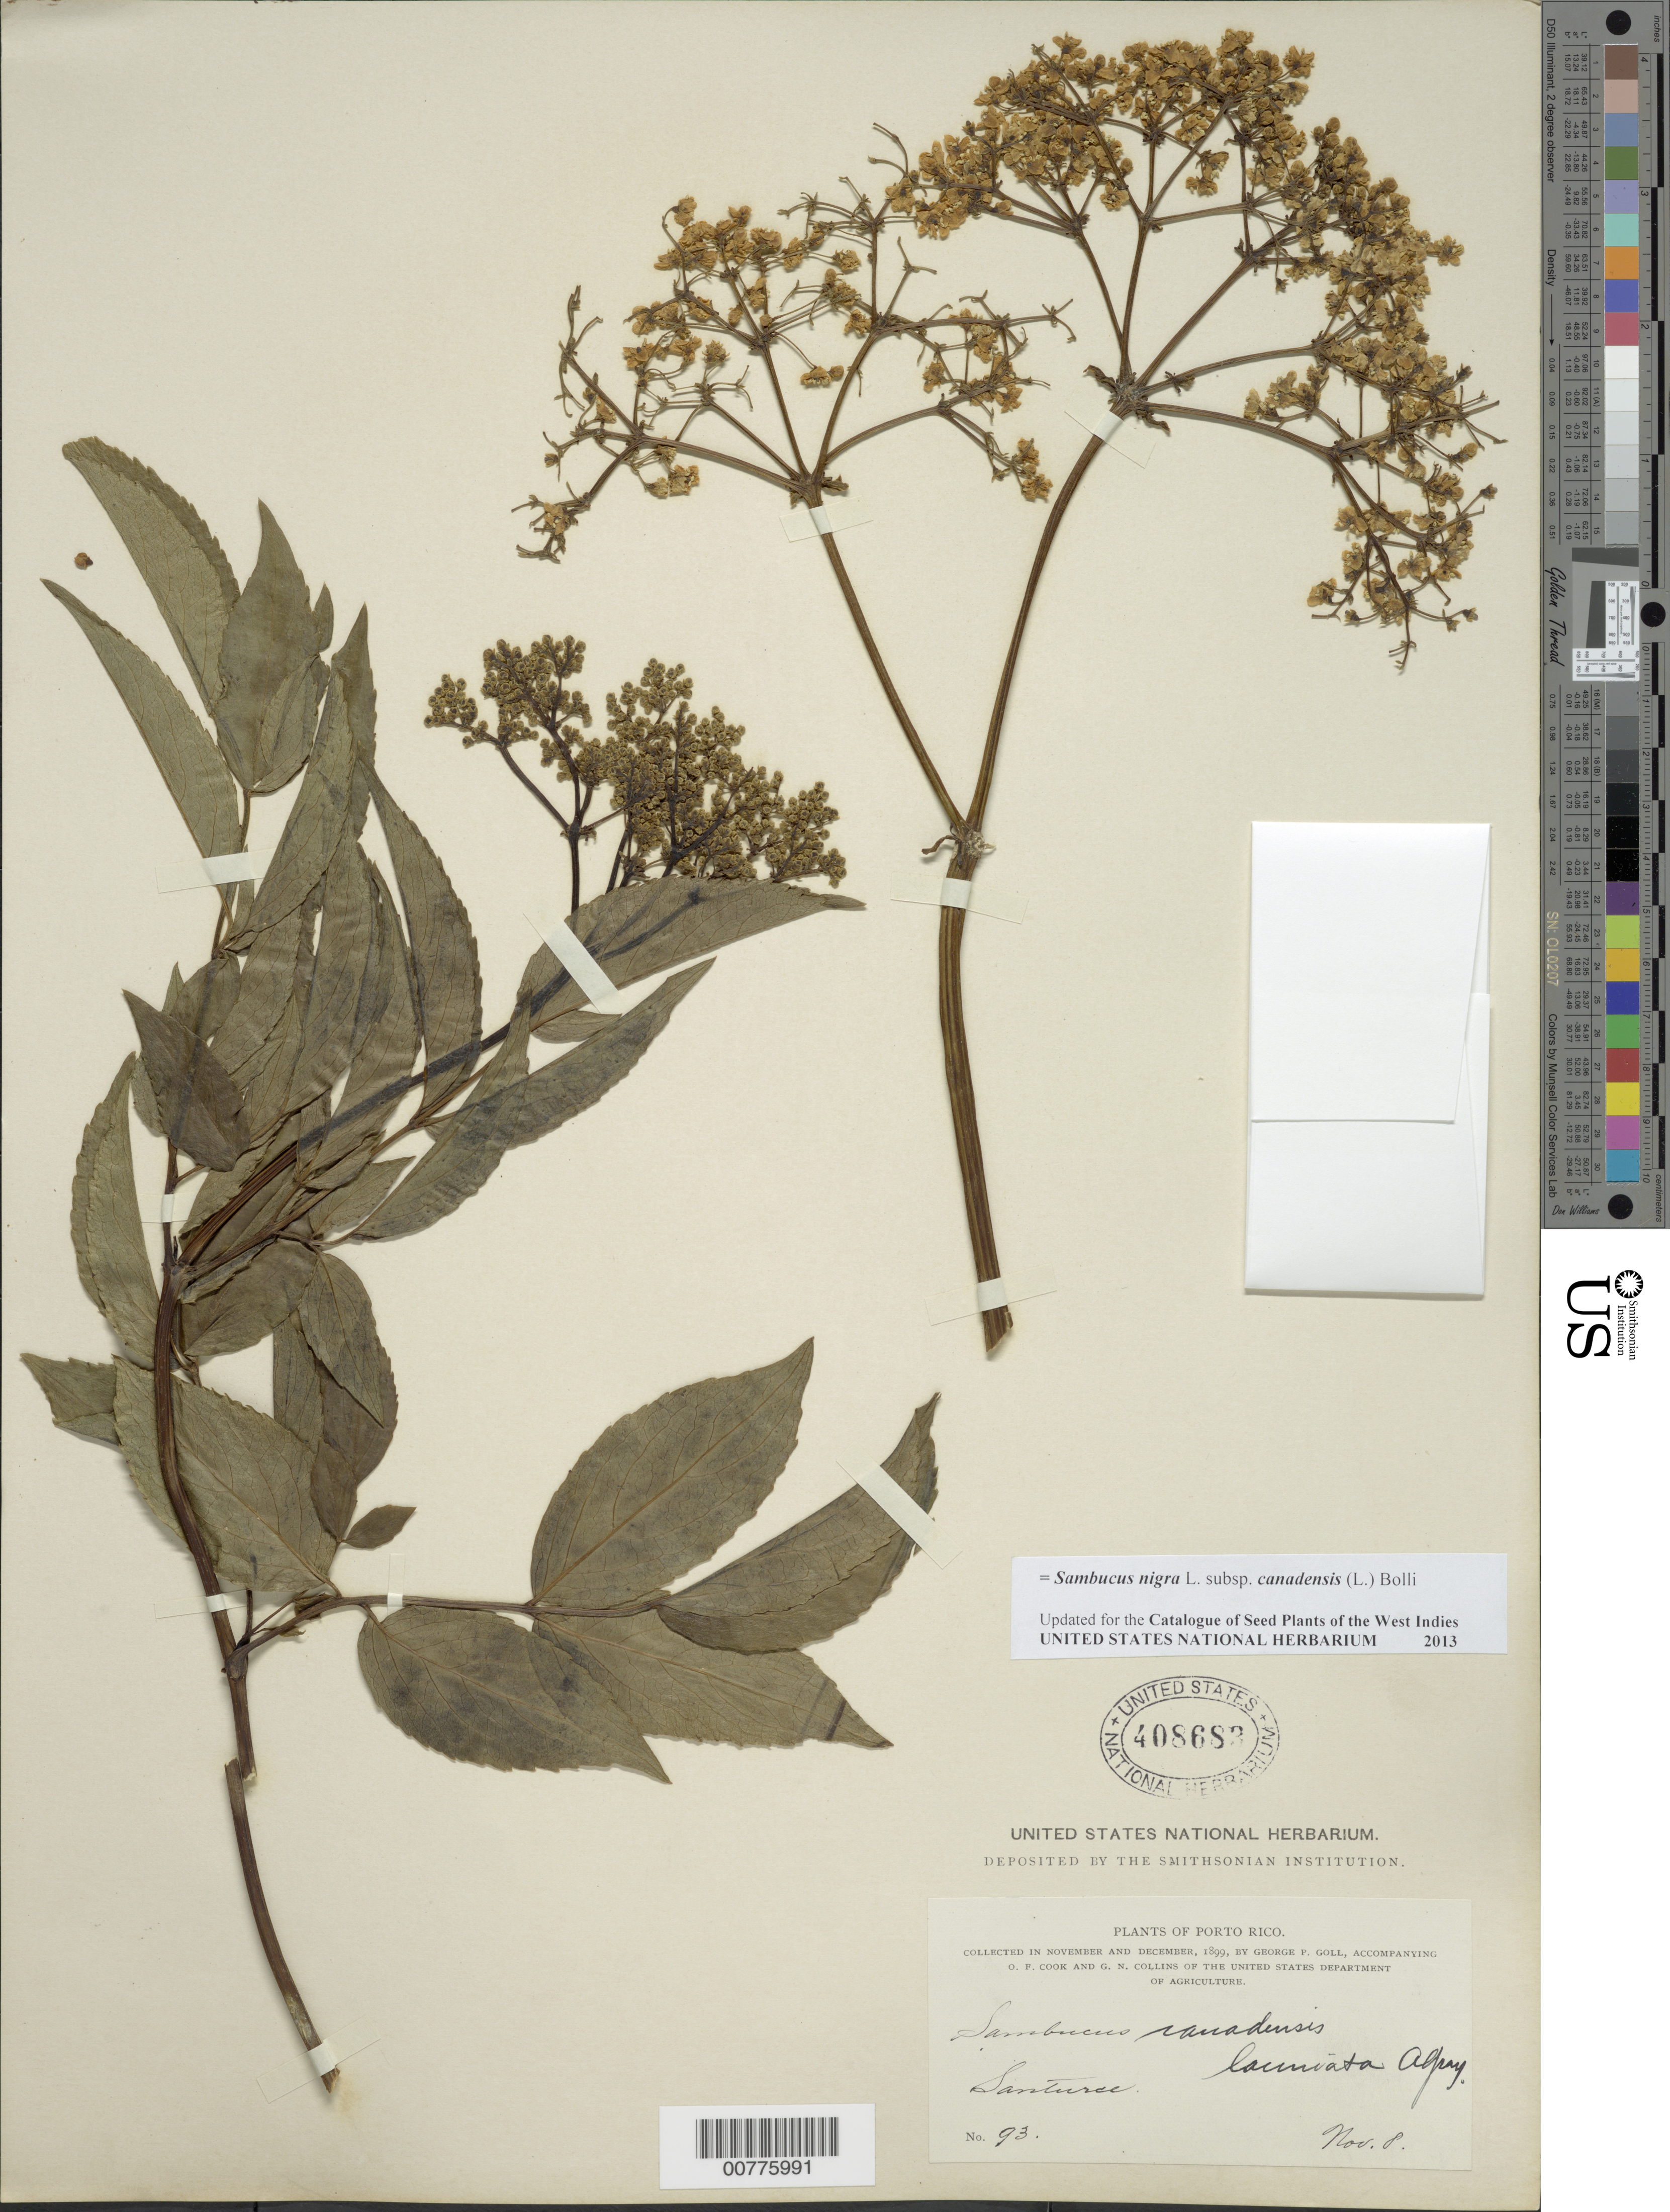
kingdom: Plantae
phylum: Tracheophyta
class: Magnoliopsida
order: Dipsacales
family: Viburnaceae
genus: Sambucus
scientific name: Sambucus nigra subsp. canadensis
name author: (L.) Bolli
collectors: G. Goll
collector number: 93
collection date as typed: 08 Nov 1899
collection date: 1899-11-08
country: Puerto Rico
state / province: San Juan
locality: Santurce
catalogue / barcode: US 408683